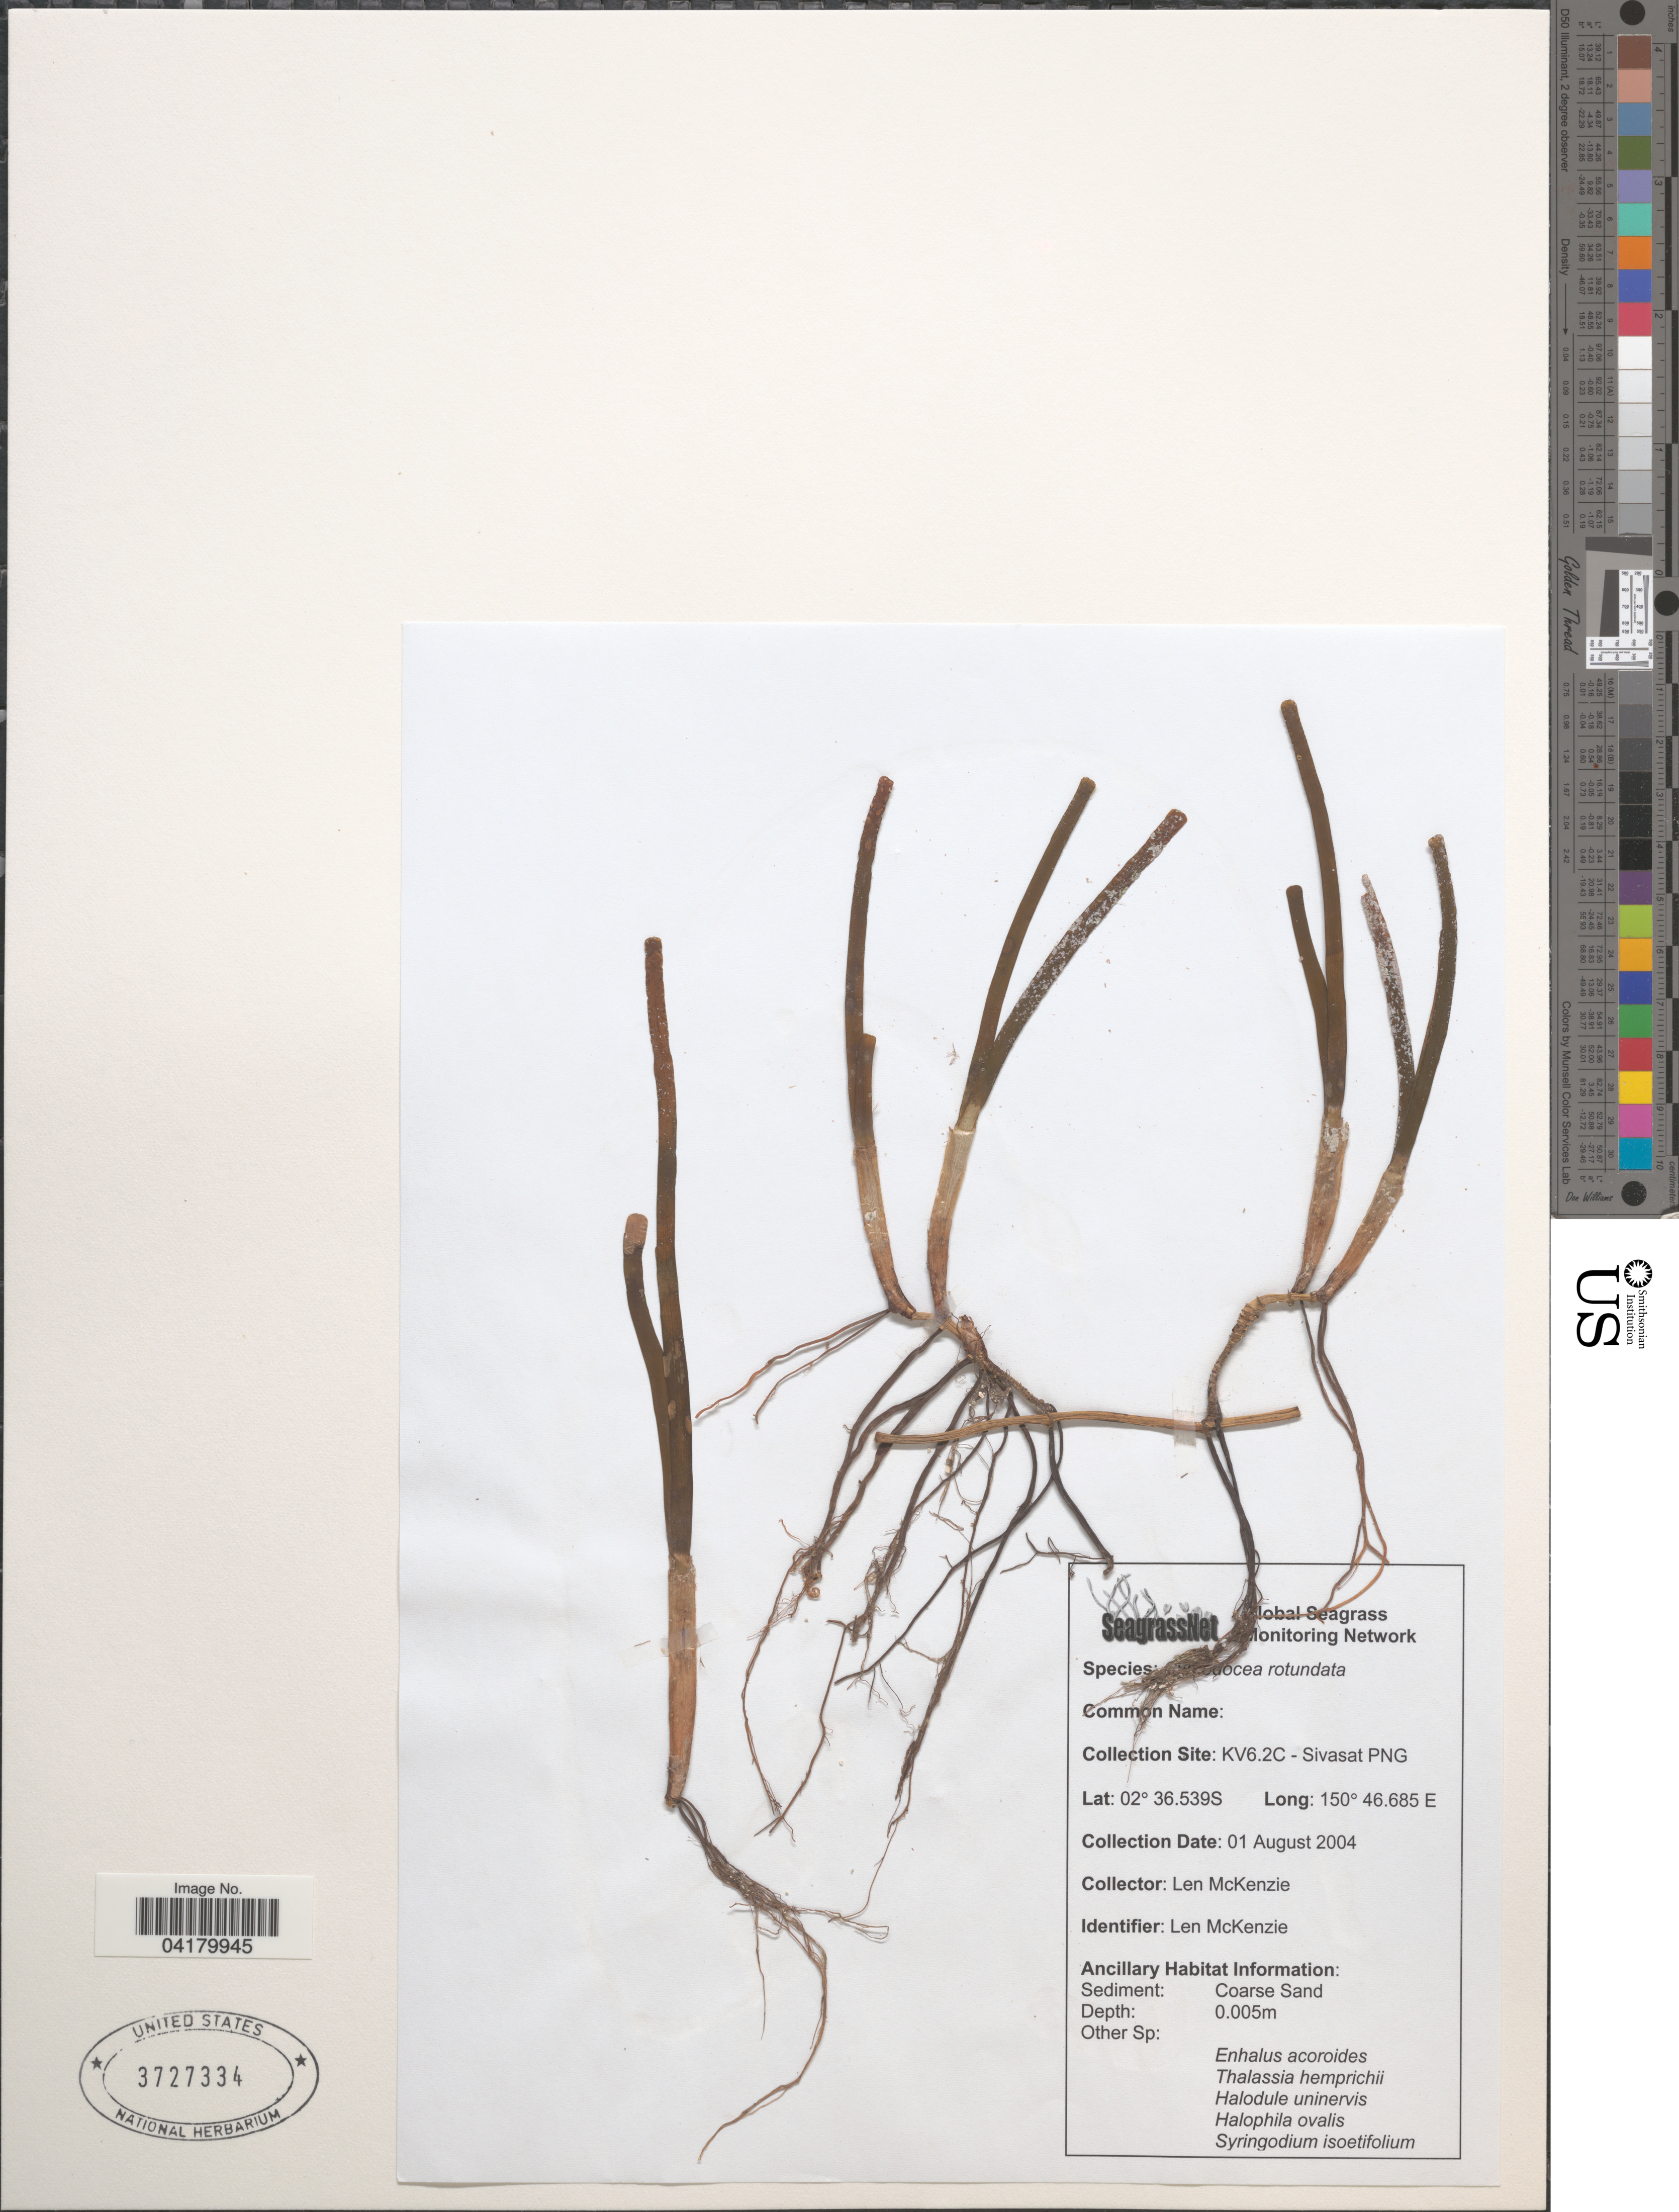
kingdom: Plantae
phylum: Tracheophyta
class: Liliopsida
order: Alismatales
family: Cymodoceaceae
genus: Cymodocea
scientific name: Cymodocea rotundata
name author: Asch. & Schweinf.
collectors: L. McKenzie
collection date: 2004-08-01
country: Papua New Guinea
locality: Collection Site: KV6.2C - Sivasat PNG.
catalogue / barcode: US 3727334